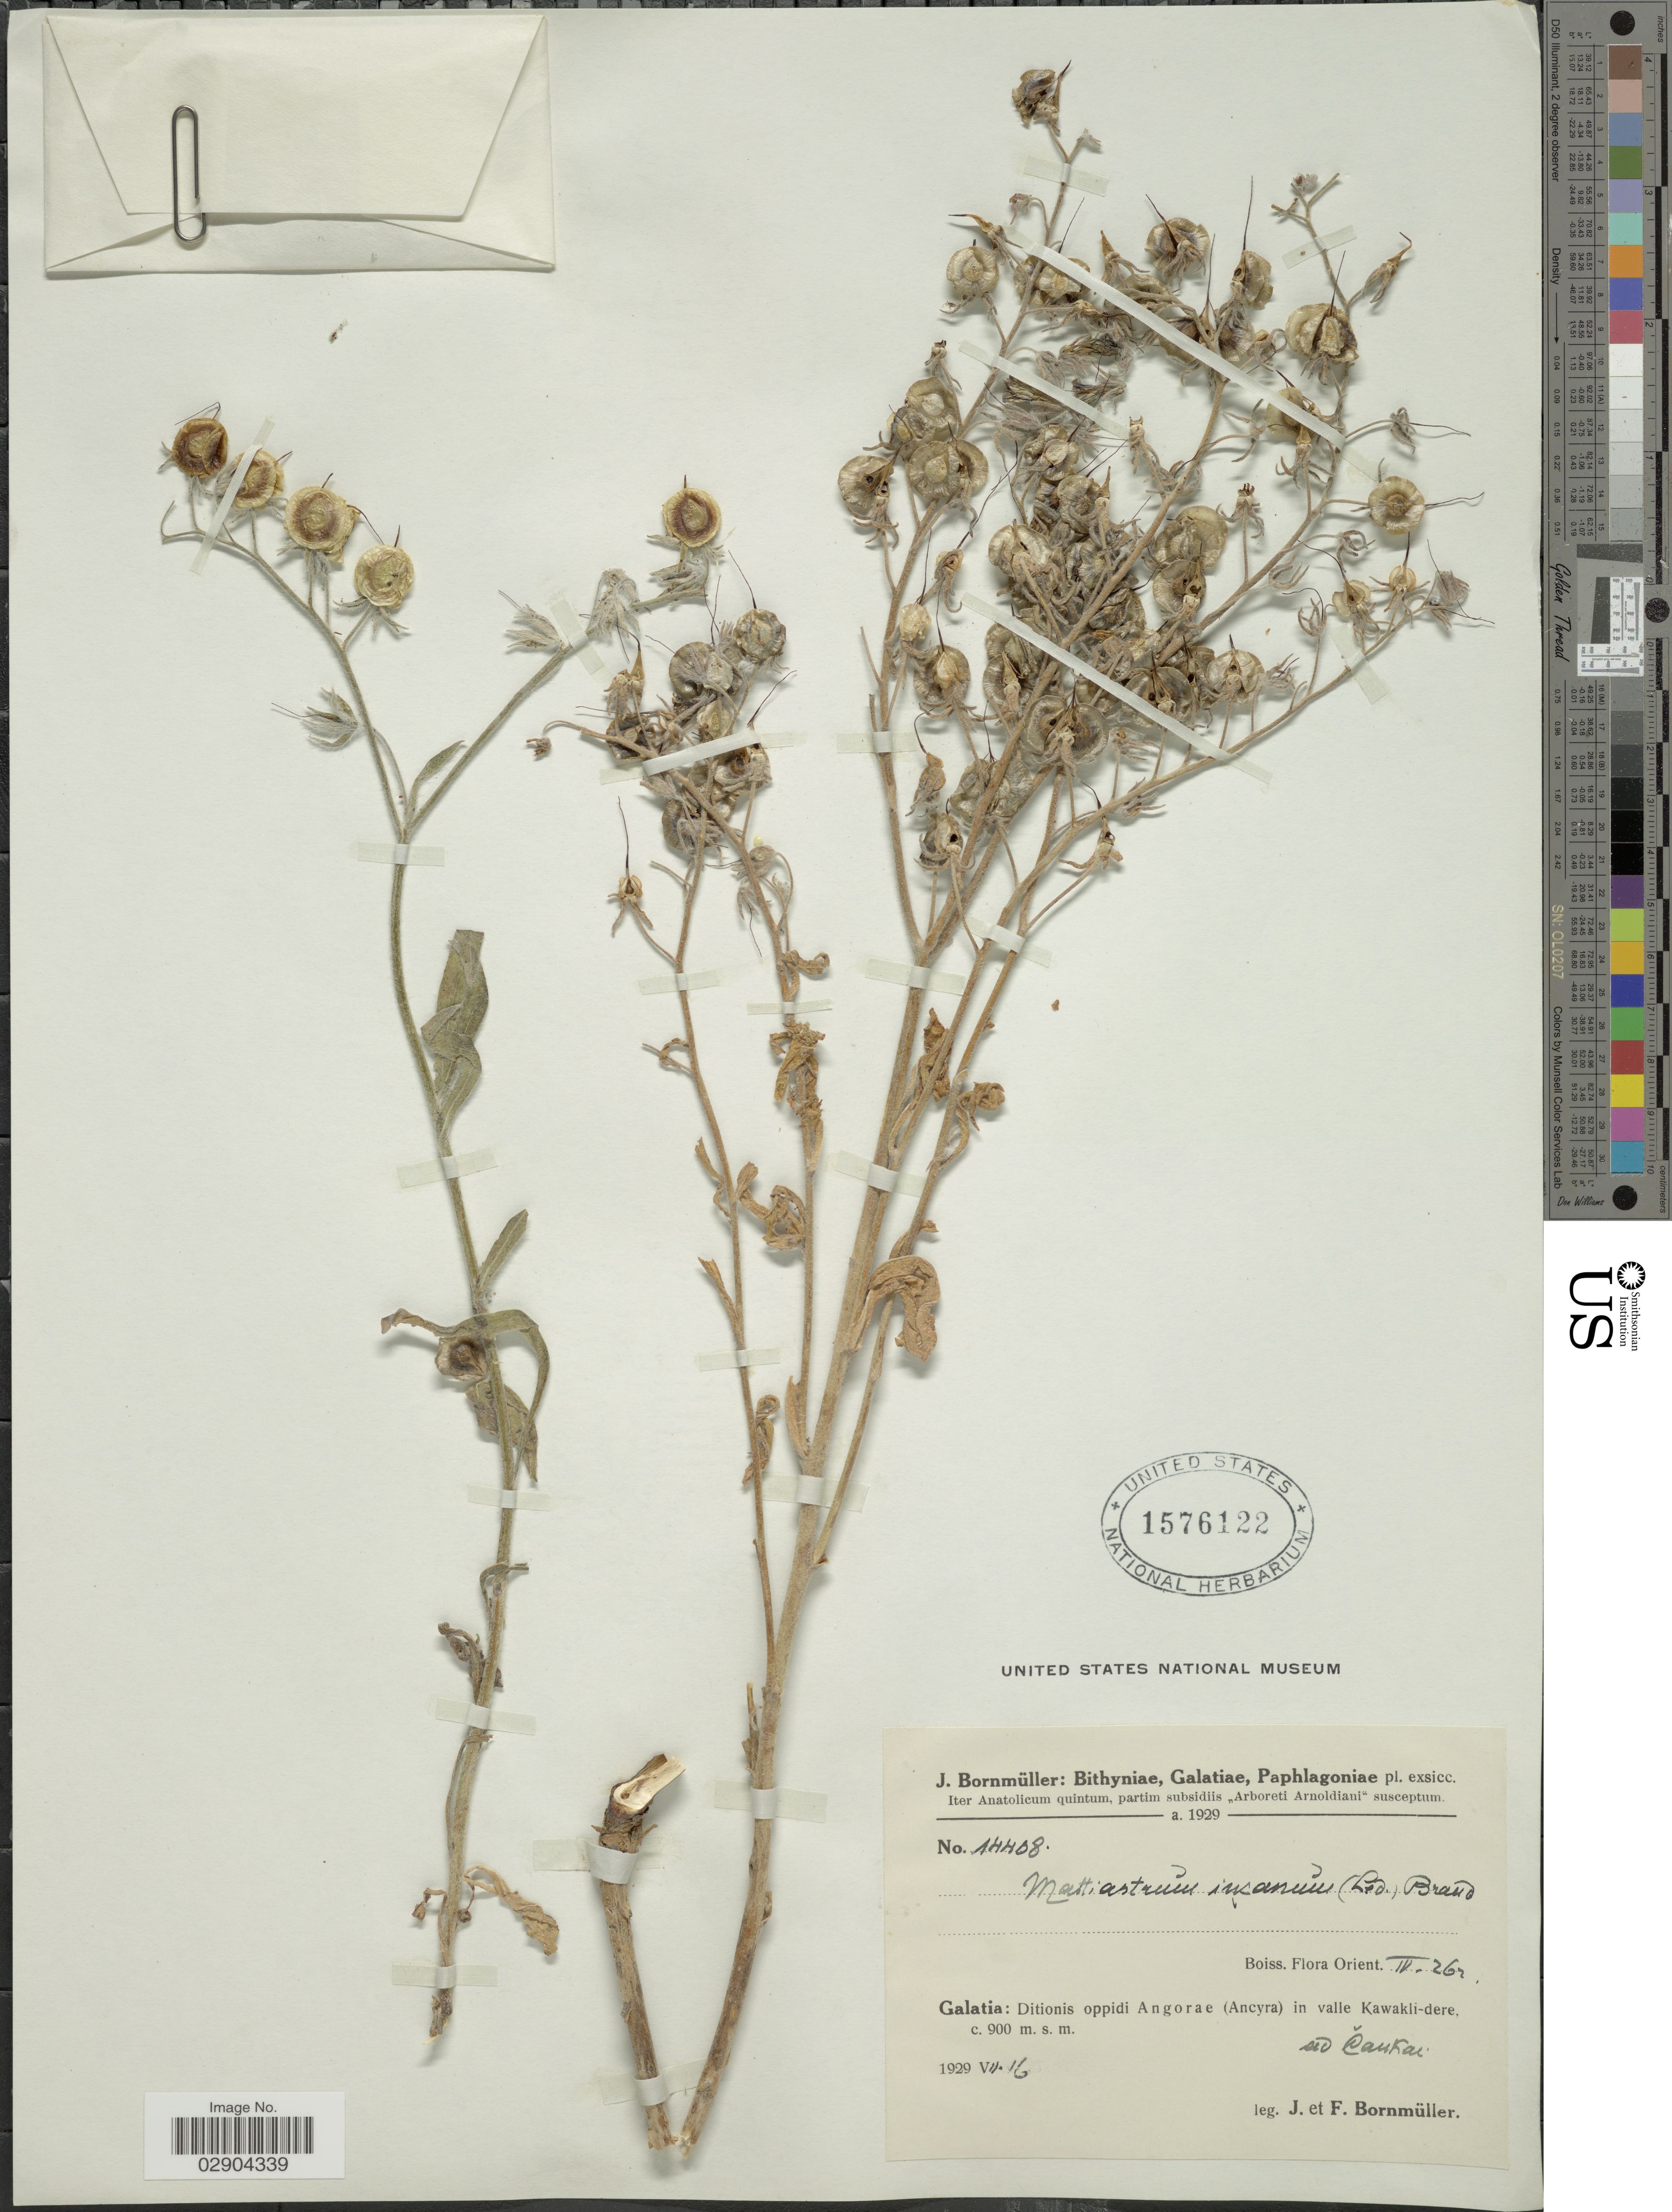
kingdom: Plantae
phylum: Tracheophyta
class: Magnoliopsida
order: Boraginales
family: Boraginaceae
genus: Mattiastrum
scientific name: Mattiastrum incanum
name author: Brand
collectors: J. Bornmüller & F. Bornmüller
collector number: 14408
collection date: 1929-07-16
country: Turkey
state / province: Ankara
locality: Galatia: Ditionis oppidi Angorae (Ancyra) in valle Kawakli-dere.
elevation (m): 900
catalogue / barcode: US 1576122